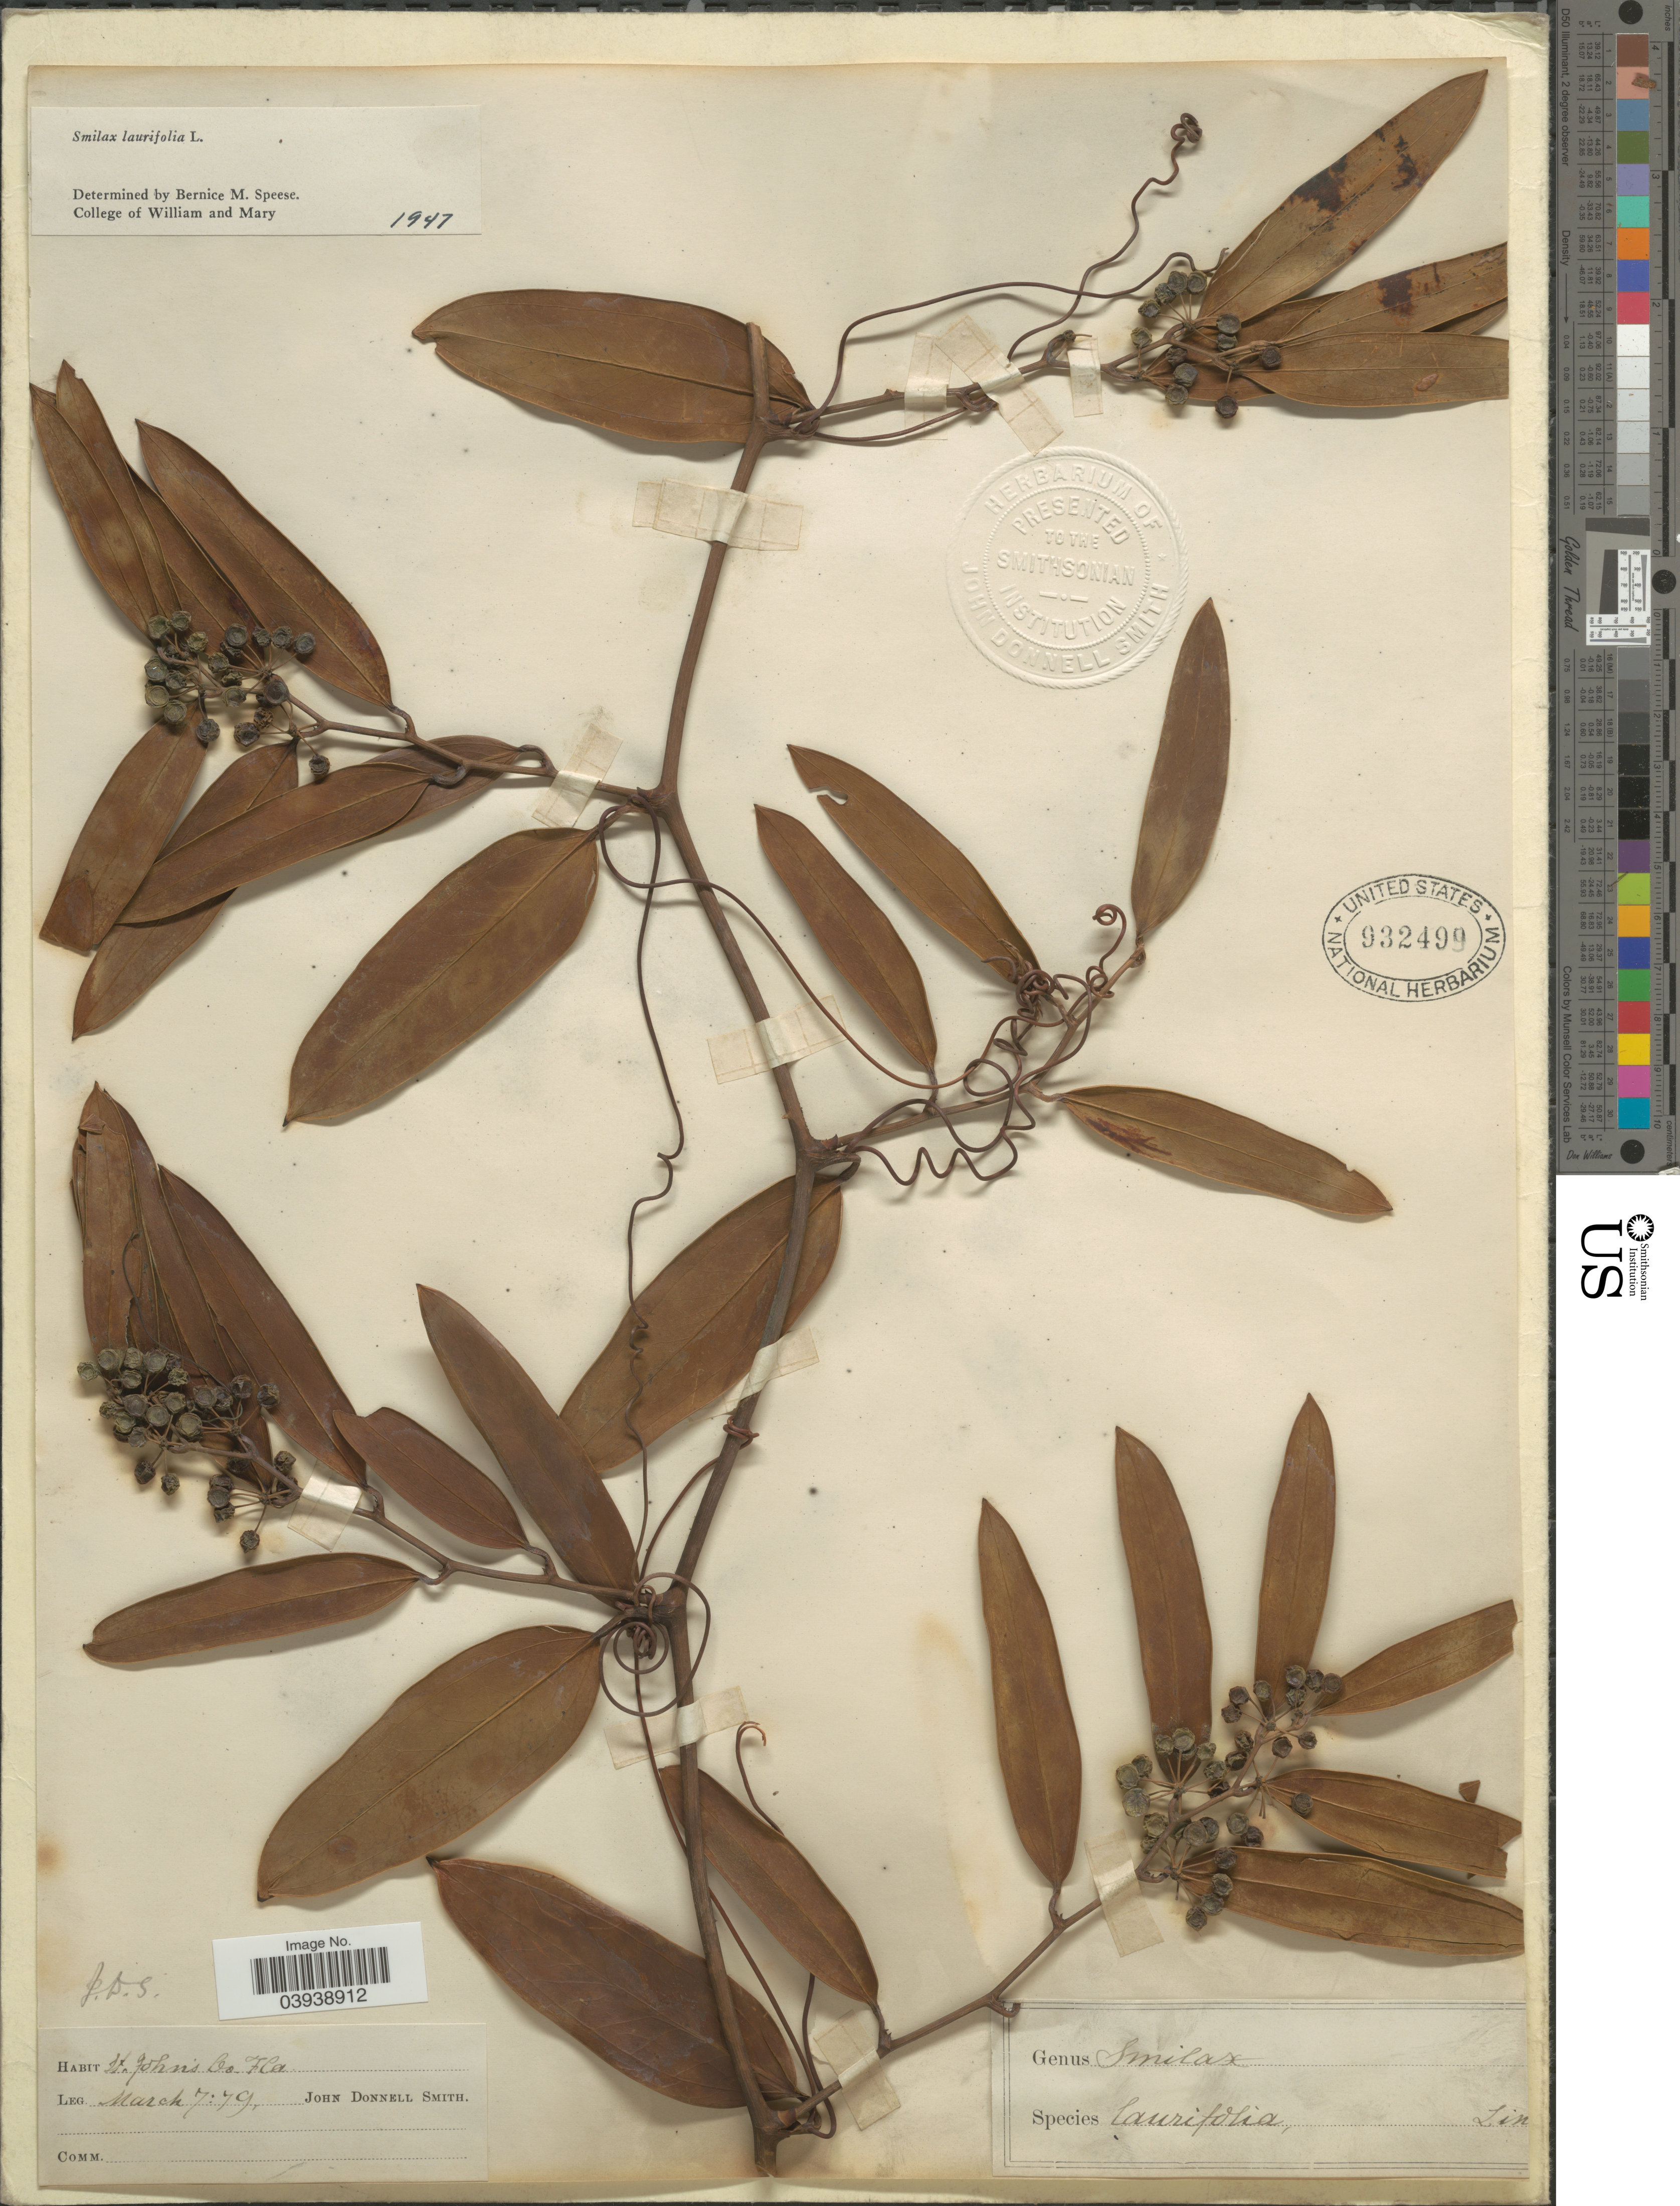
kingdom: Plantae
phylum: Tracheophyta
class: Liliopsida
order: Liliales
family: Smilacaceae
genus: Smilax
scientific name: Smilax laurifolia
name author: L.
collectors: J. Donnell Smith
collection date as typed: Transcribed d/m/y: 7/3/79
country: United States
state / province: Florida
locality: St. John's Co.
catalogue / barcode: US 932499